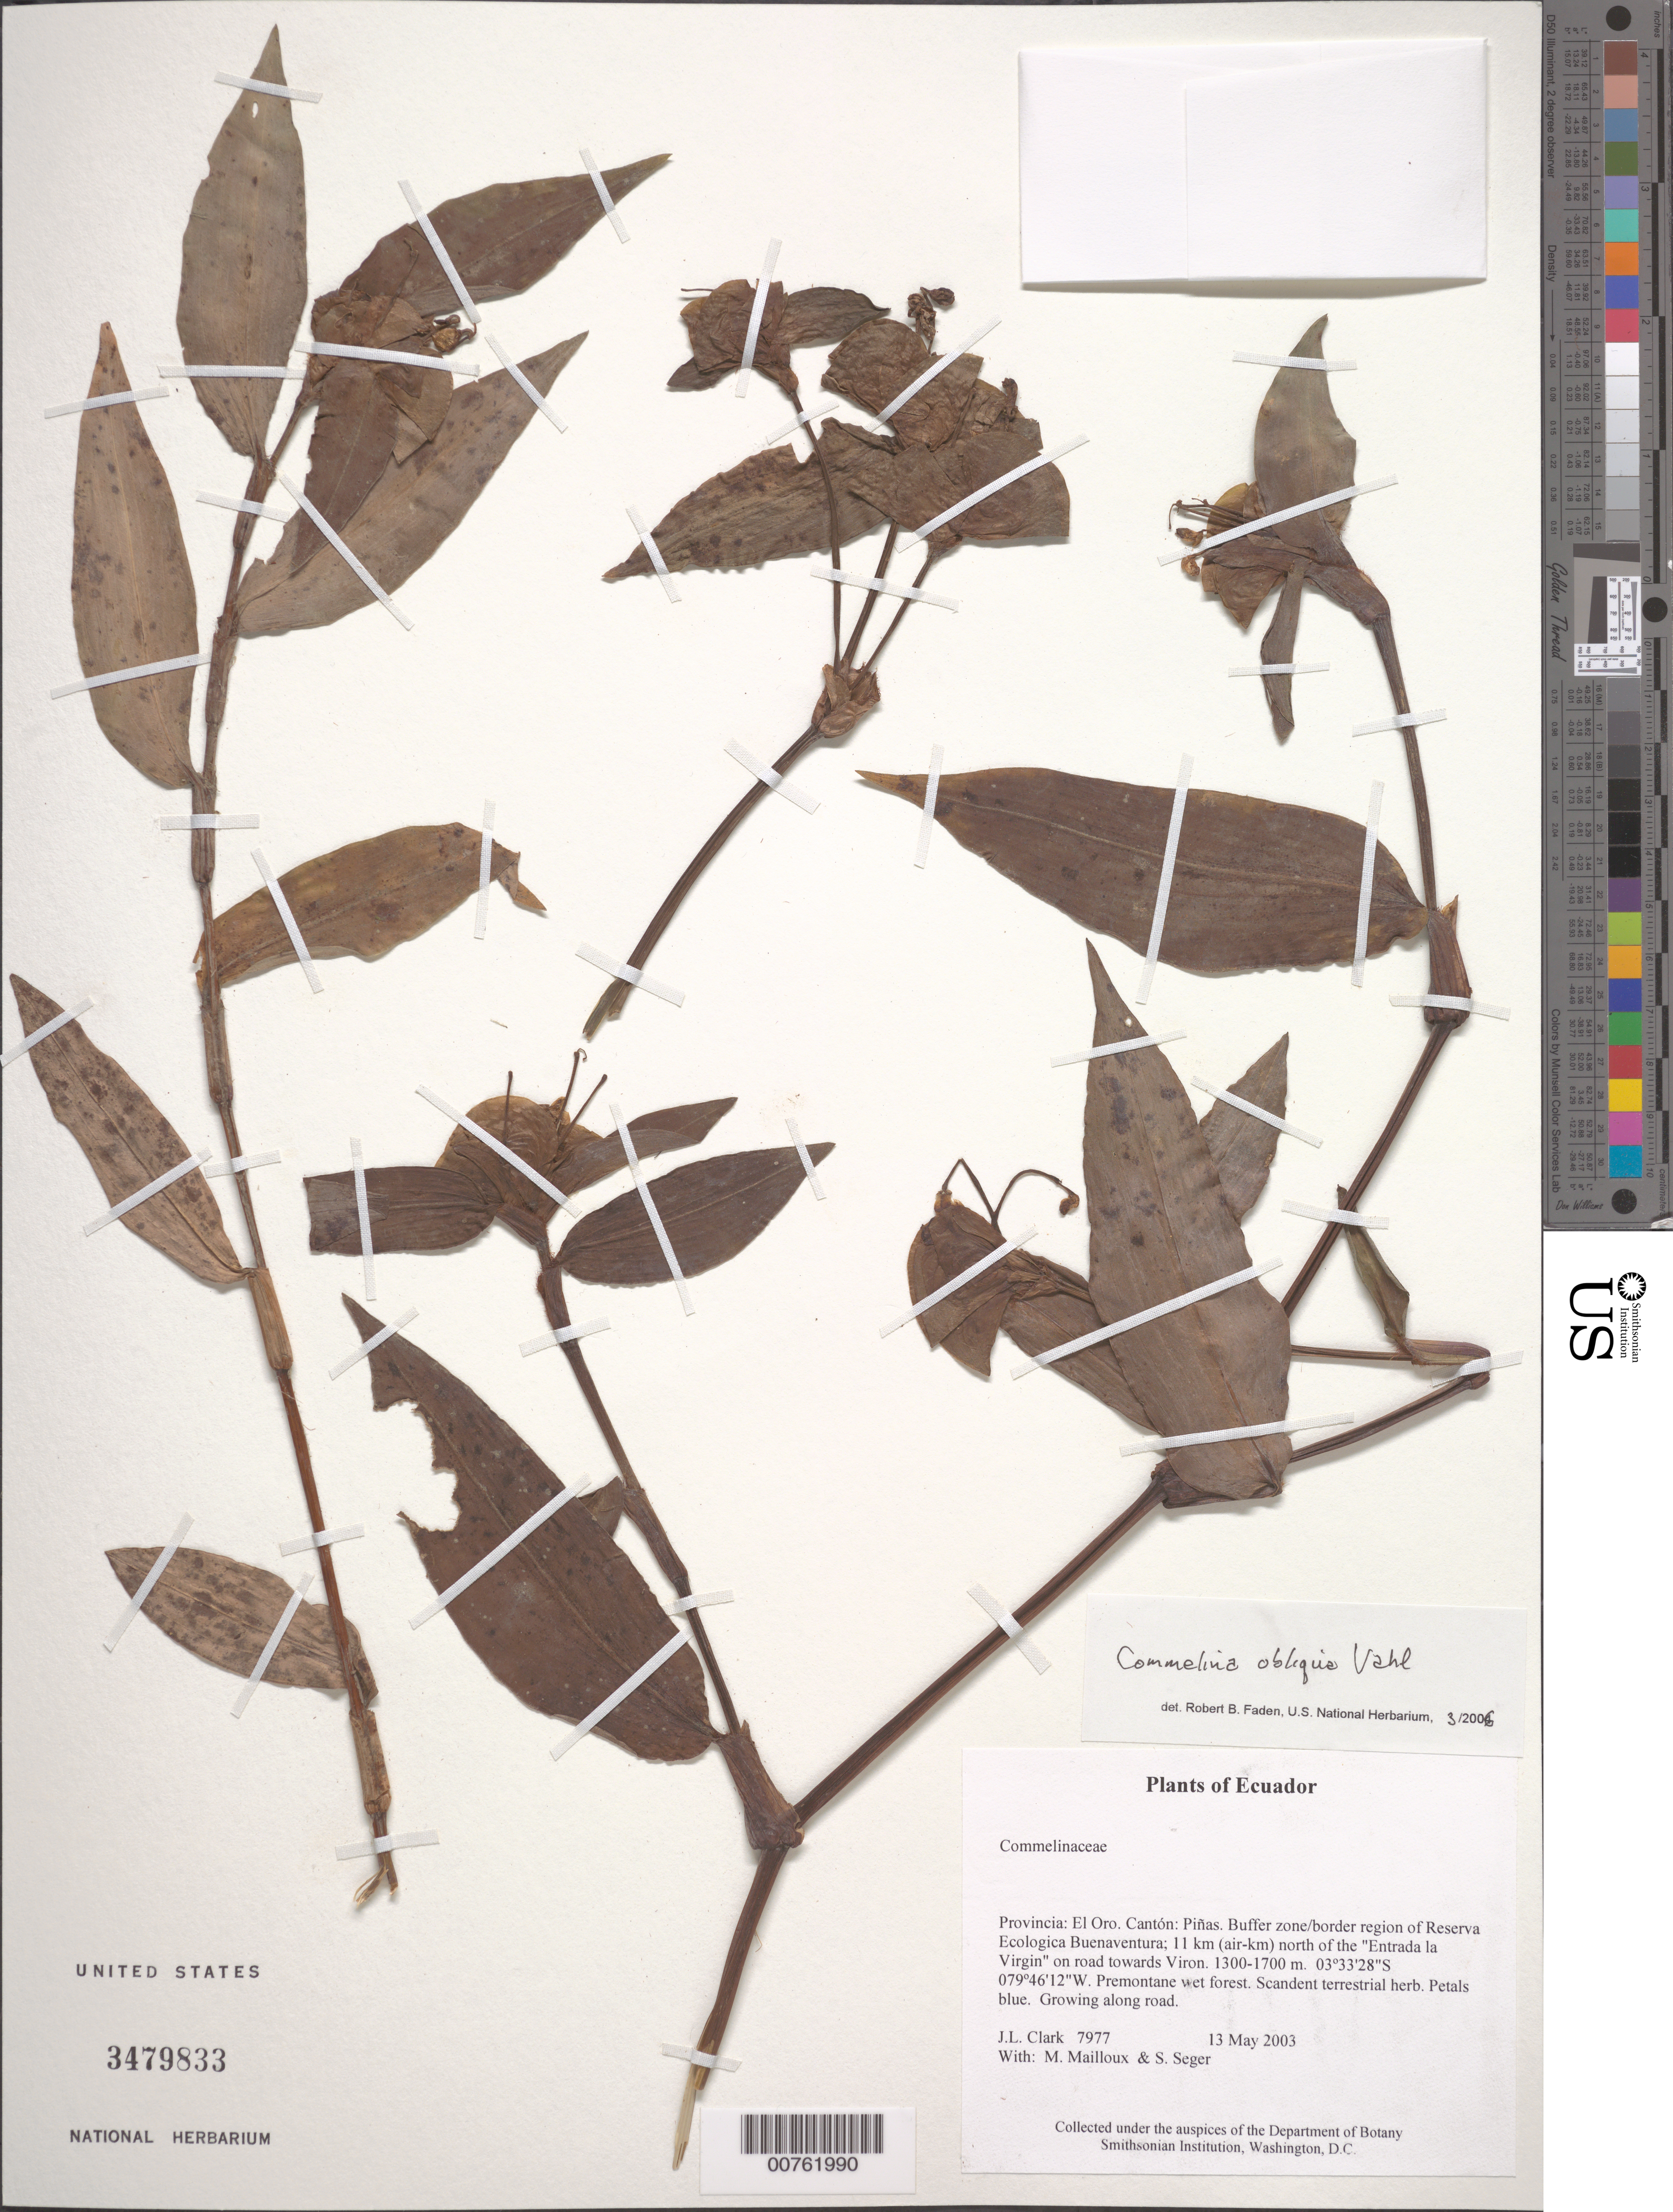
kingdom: Plantae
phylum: Tracheophyta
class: Liliopsida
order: Commelinales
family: Commelinaceae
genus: Commelina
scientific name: Commelina obliqua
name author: Vahl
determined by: Faden, Robert B., (US), Smithsonian Institution - National Museum of Natural History (UNITED STATES)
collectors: J. L. Clark, M. Mailloux & S. Seger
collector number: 7977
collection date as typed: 13 May 2003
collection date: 2003-05-13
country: Ecuador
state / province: El Oro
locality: Canton: Pirias. Buffer Zone/border region of Reserva Ecologica Buena Ventura; 11 km (air-km) N of the "Entrada la Virgin" on road towards Viron.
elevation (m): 1300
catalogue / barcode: US 3479833